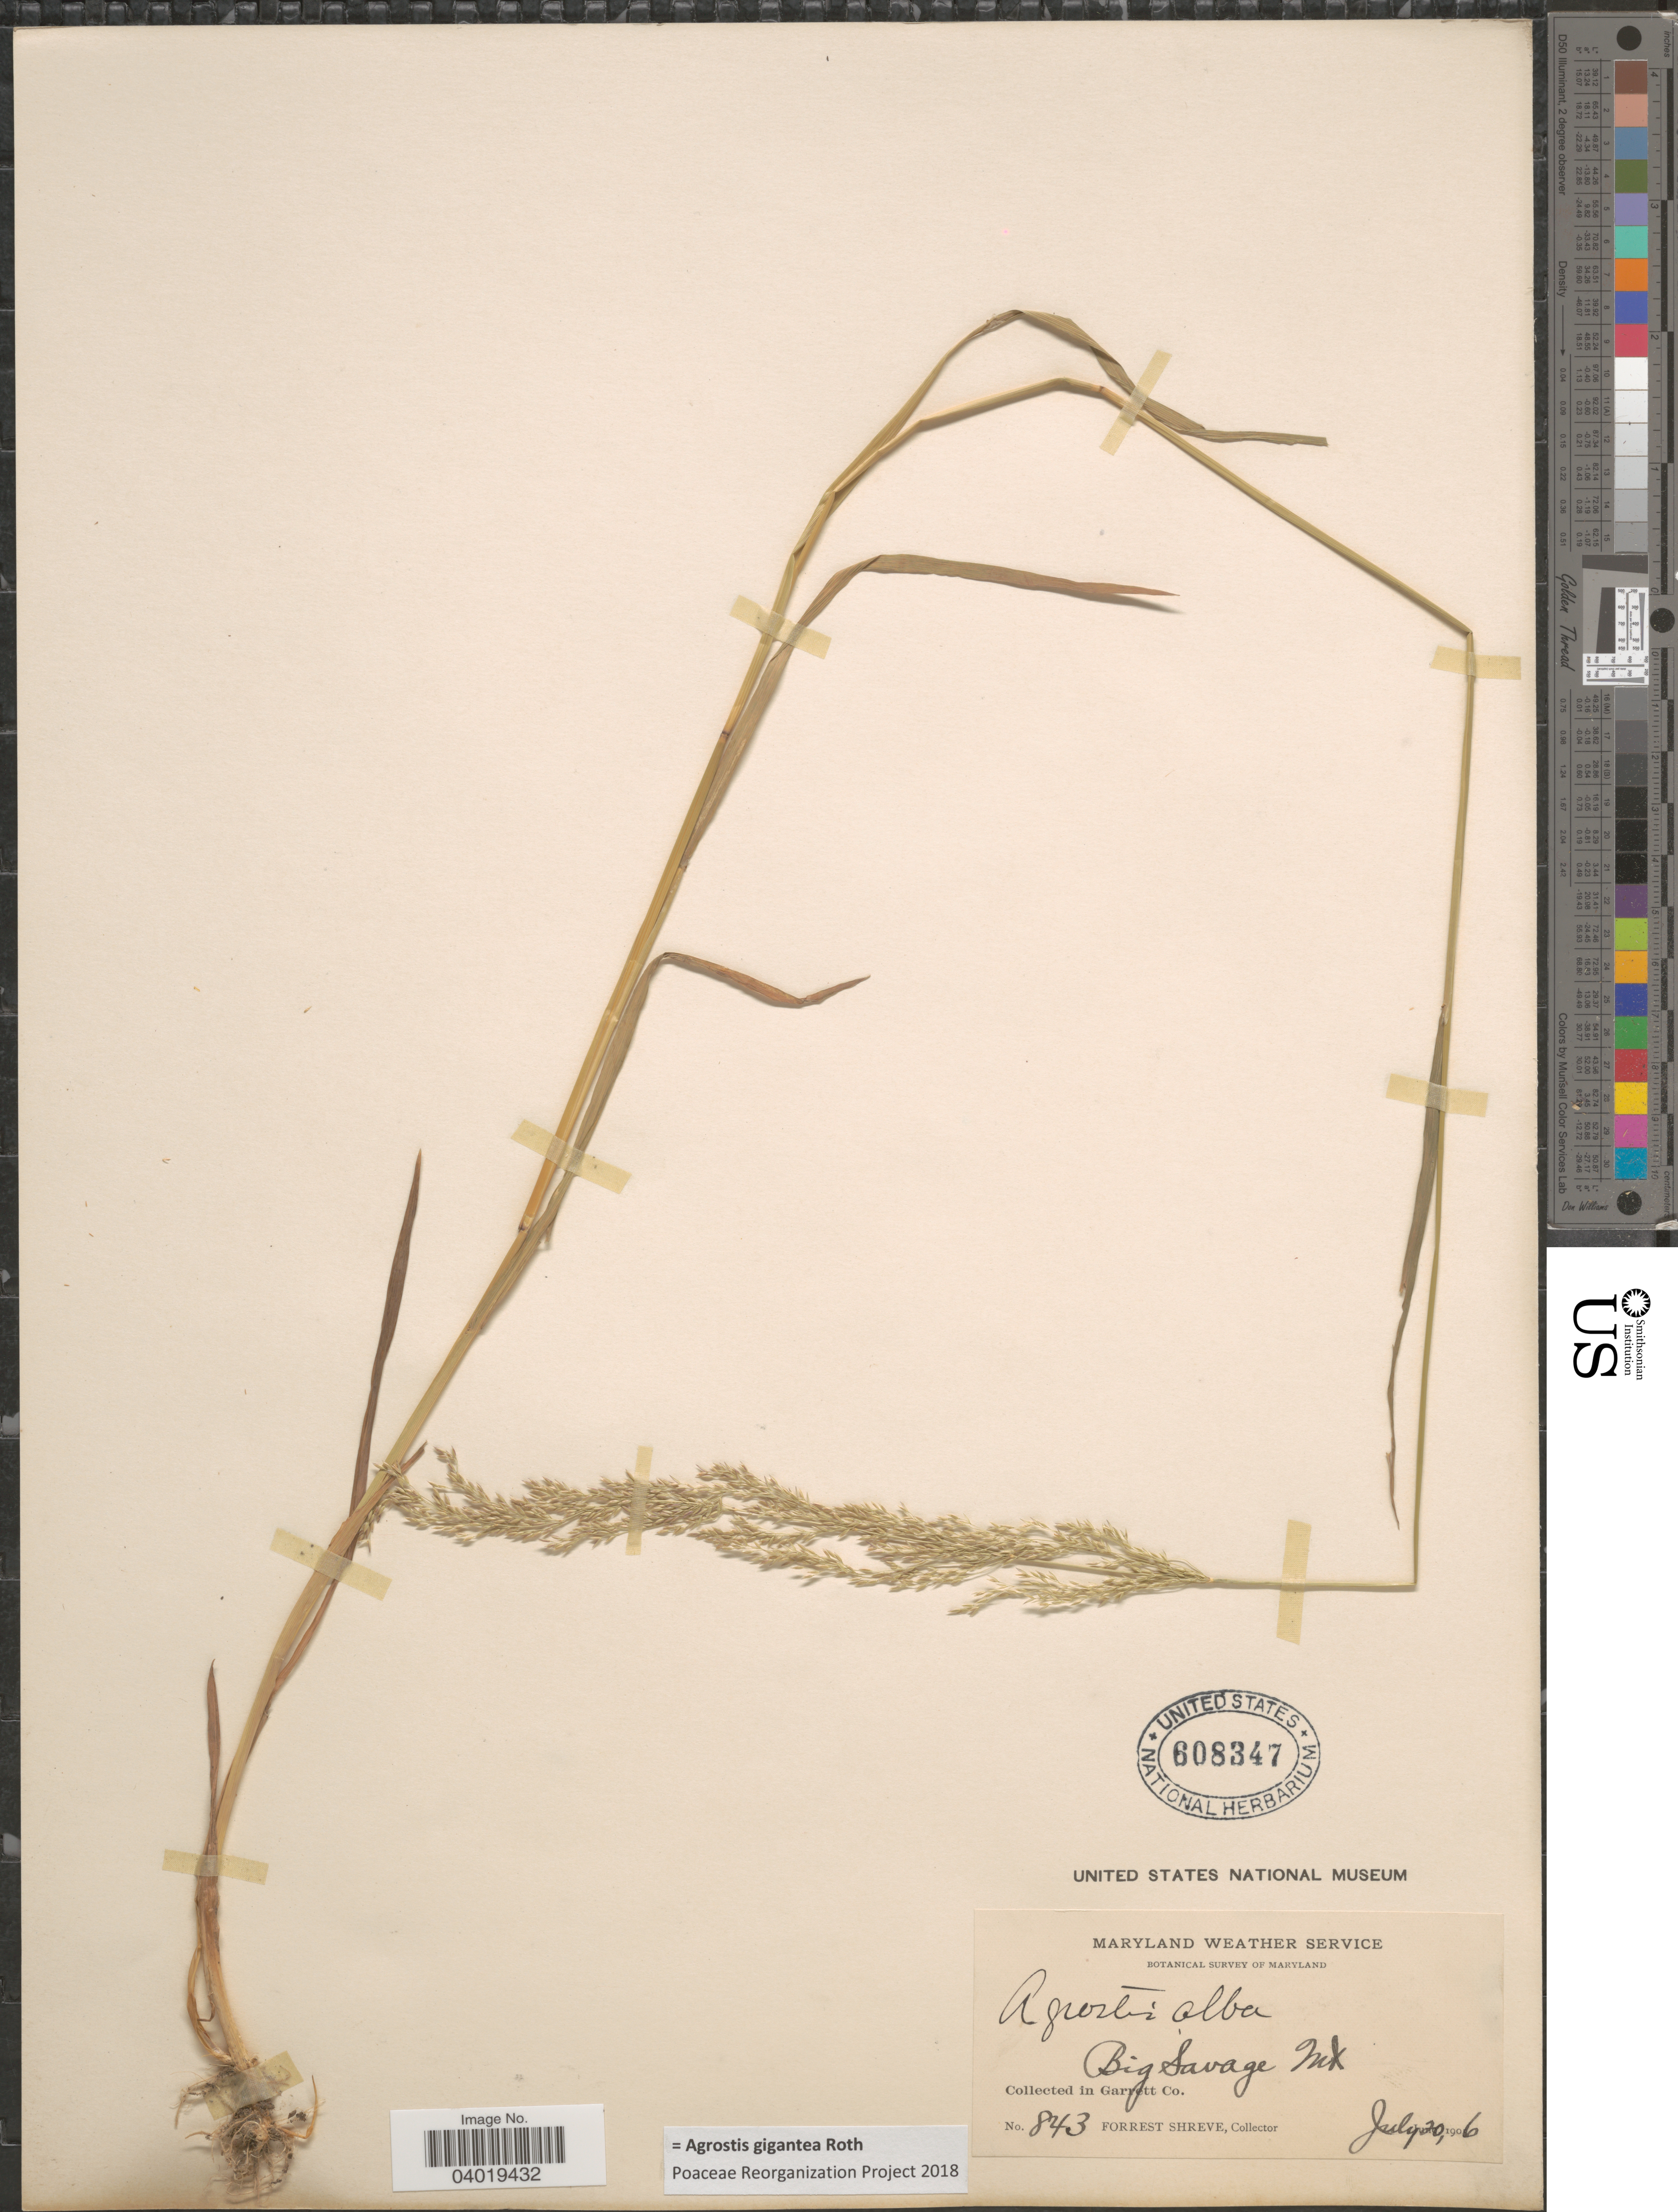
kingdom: Plantae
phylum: Tracheophyta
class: Liliopsida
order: Poales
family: Poaceae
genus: Agrostis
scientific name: Agrostis gigantea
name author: Roth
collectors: F. Shreve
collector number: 843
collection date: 1906-07-20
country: United States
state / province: Maryland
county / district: Garrett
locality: Big Savage Mt. In Garrett Co.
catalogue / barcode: US 608347